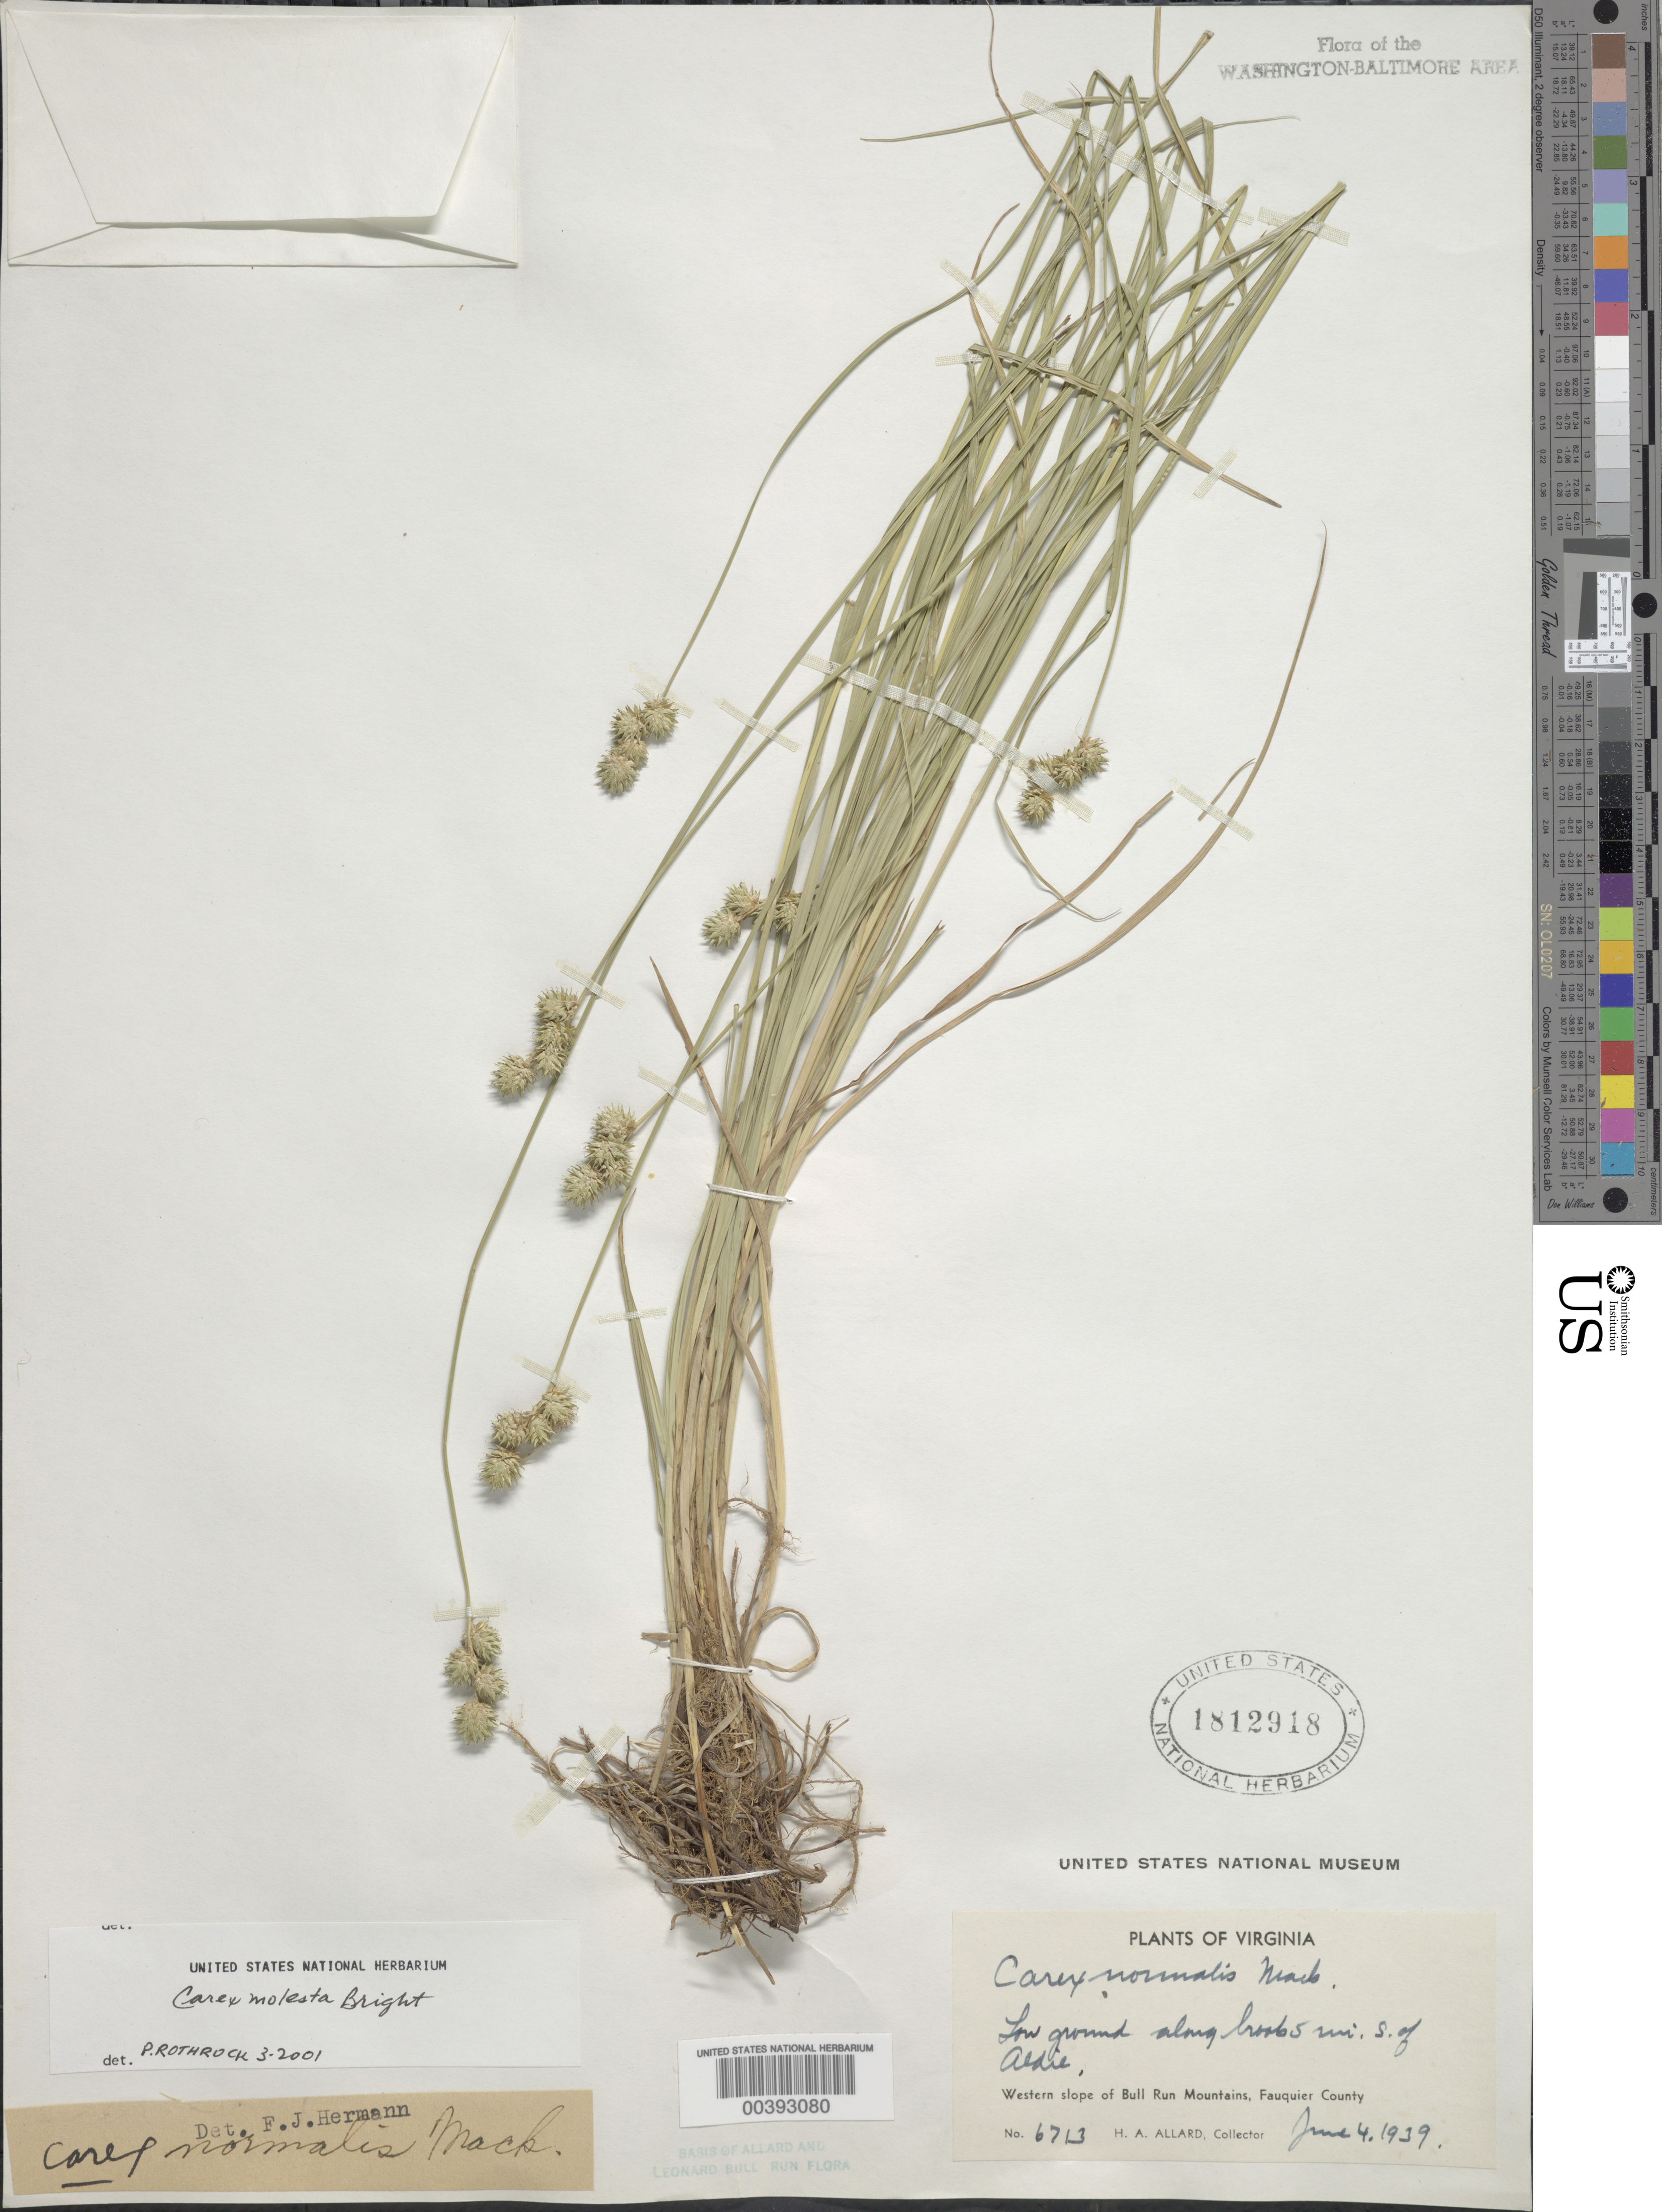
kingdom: Plantae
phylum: Tracheophyta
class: Liliopsida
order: Poales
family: Cyperaceae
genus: Carex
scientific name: Carex molesta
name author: Mack.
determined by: Rothrock, P. E.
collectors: H. A. Allard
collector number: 6713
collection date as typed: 04 Jun 1939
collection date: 1939-06-04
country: United States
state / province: Virginia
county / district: Fauquier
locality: South of Aldie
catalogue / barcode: US 1812918